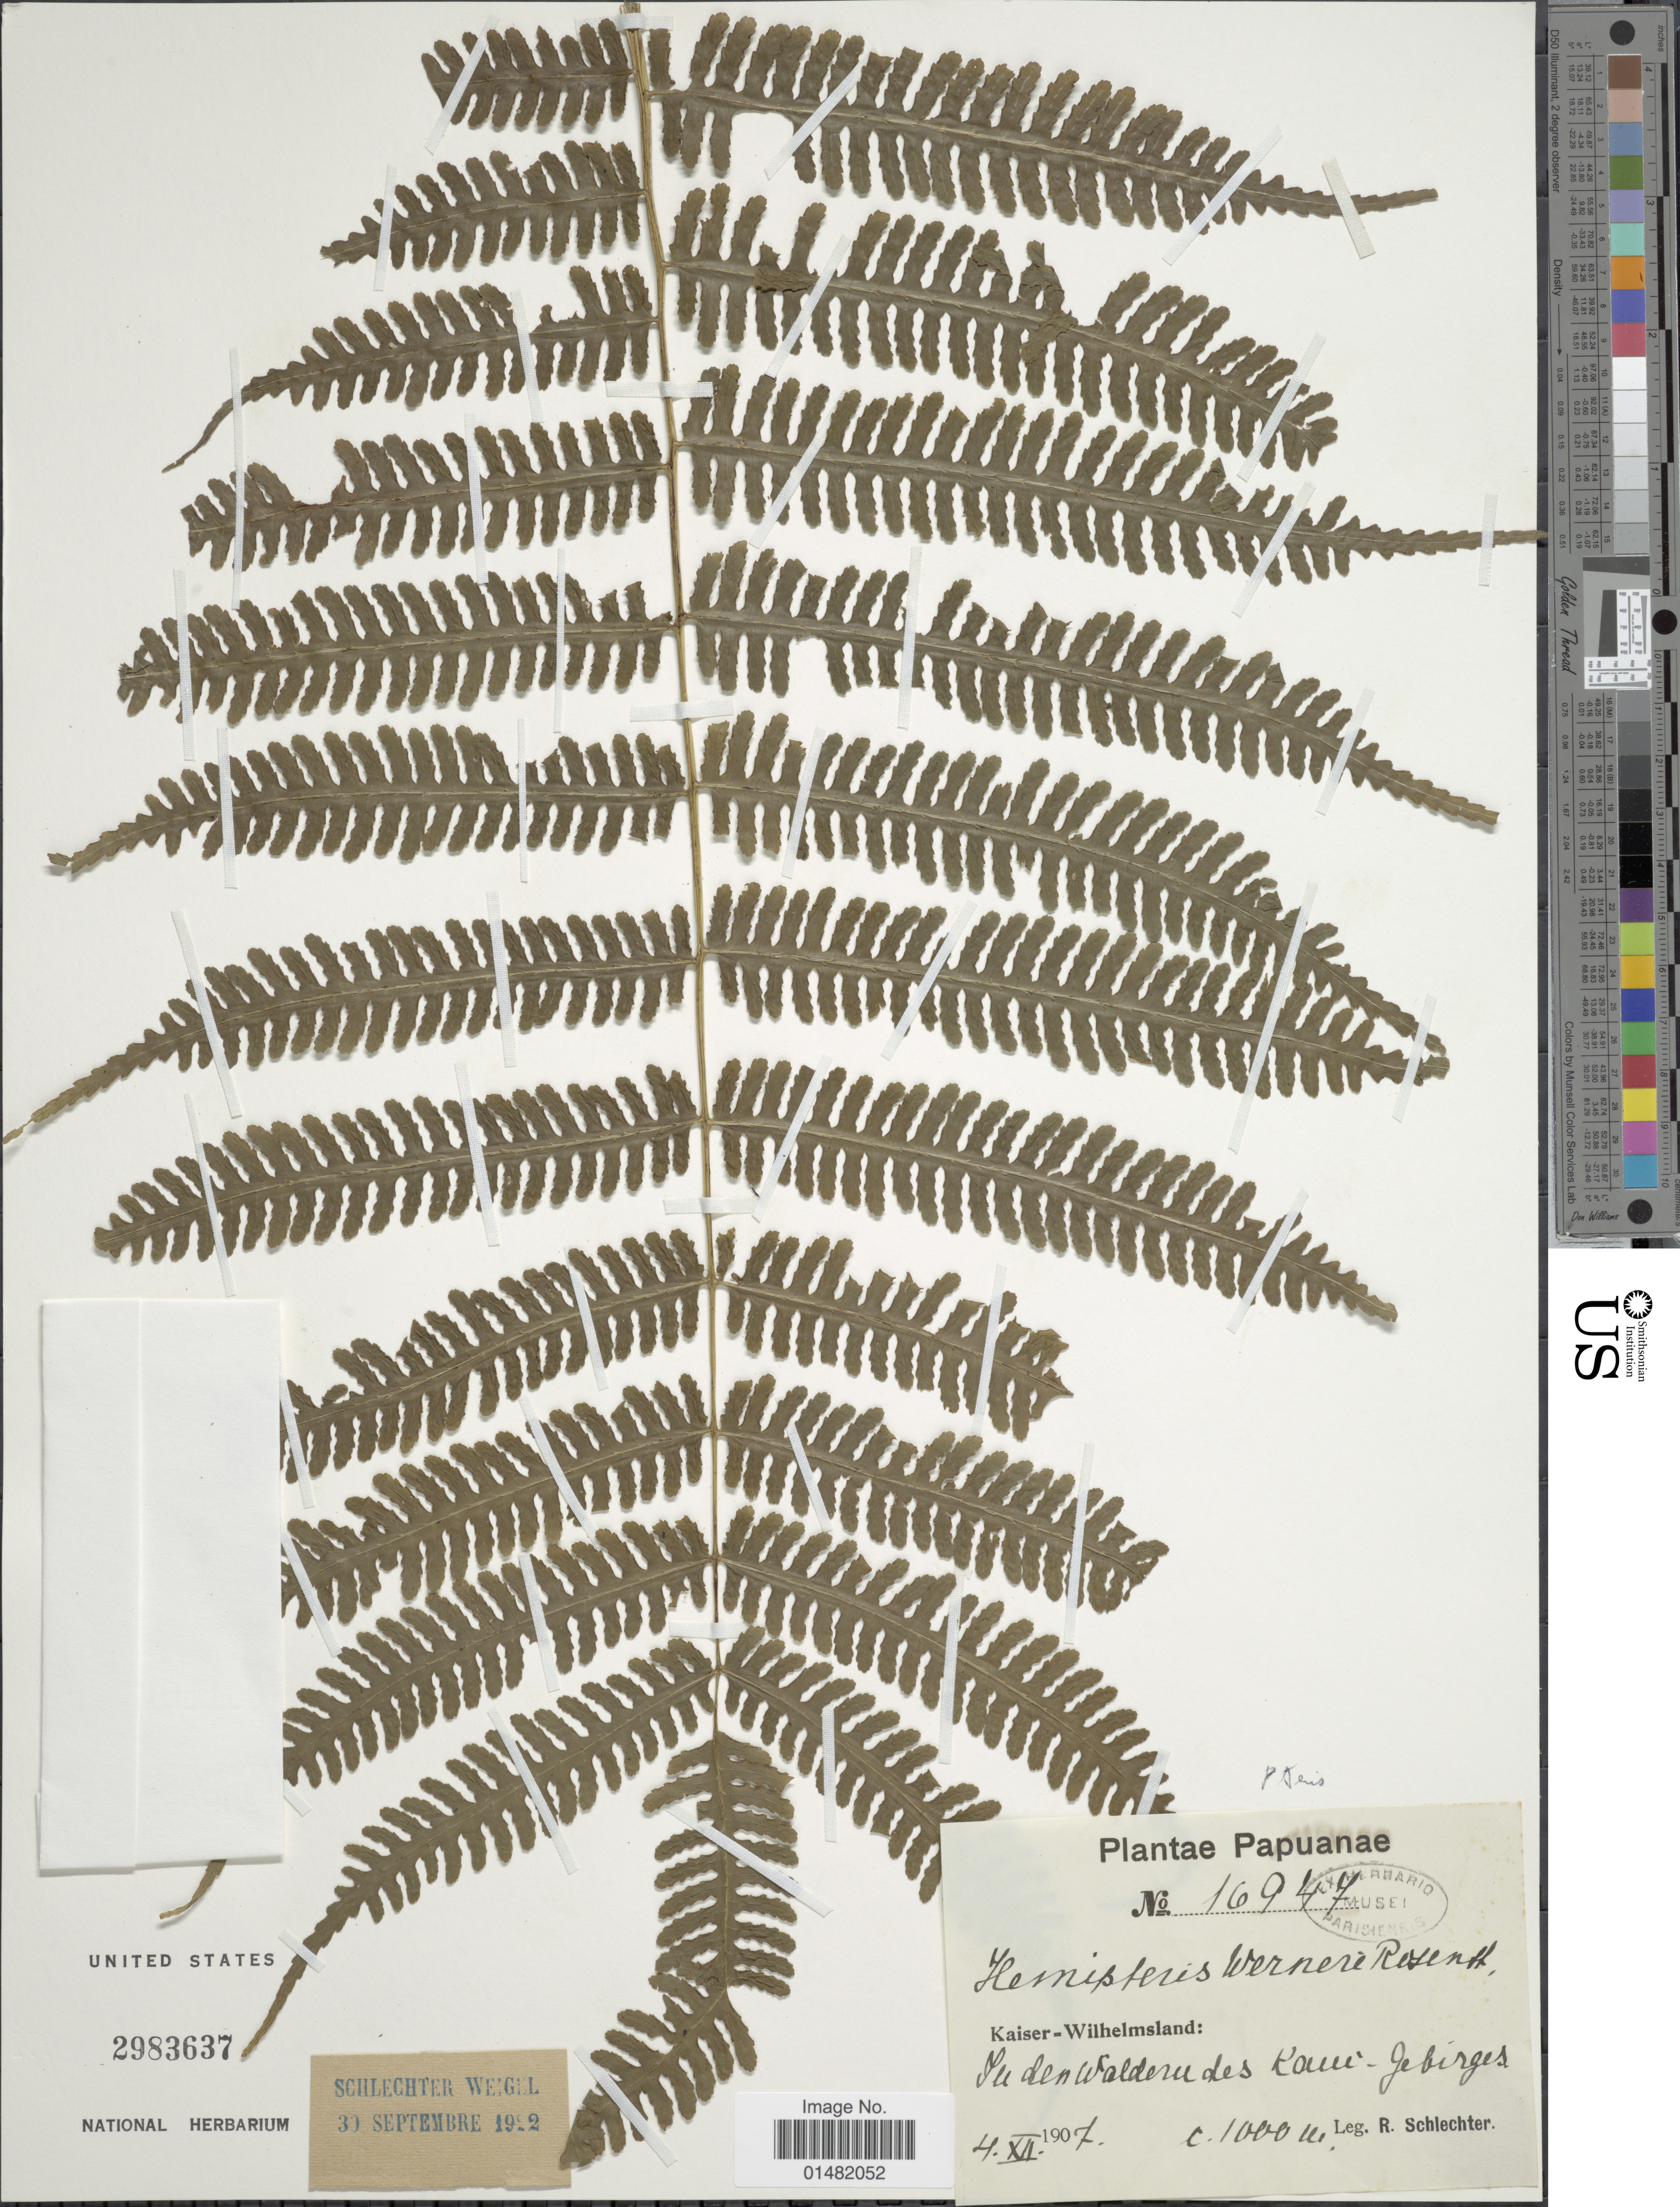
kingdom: Plantae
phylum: Tracheophyta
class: Polypodiopsida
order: Polypodiales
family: Pteridaceae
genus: Pteris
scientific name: Pteris werneri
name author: (Rosenst.) Holttum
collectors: F. R. R. Schlechter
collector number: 16947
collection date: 1907-12-04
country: Papua New Guinea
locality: Papuanae, Kaiser-Wilhelmsland: In den Waldern des Raui-Gebirges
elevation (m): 1000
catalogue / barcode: US 2983637